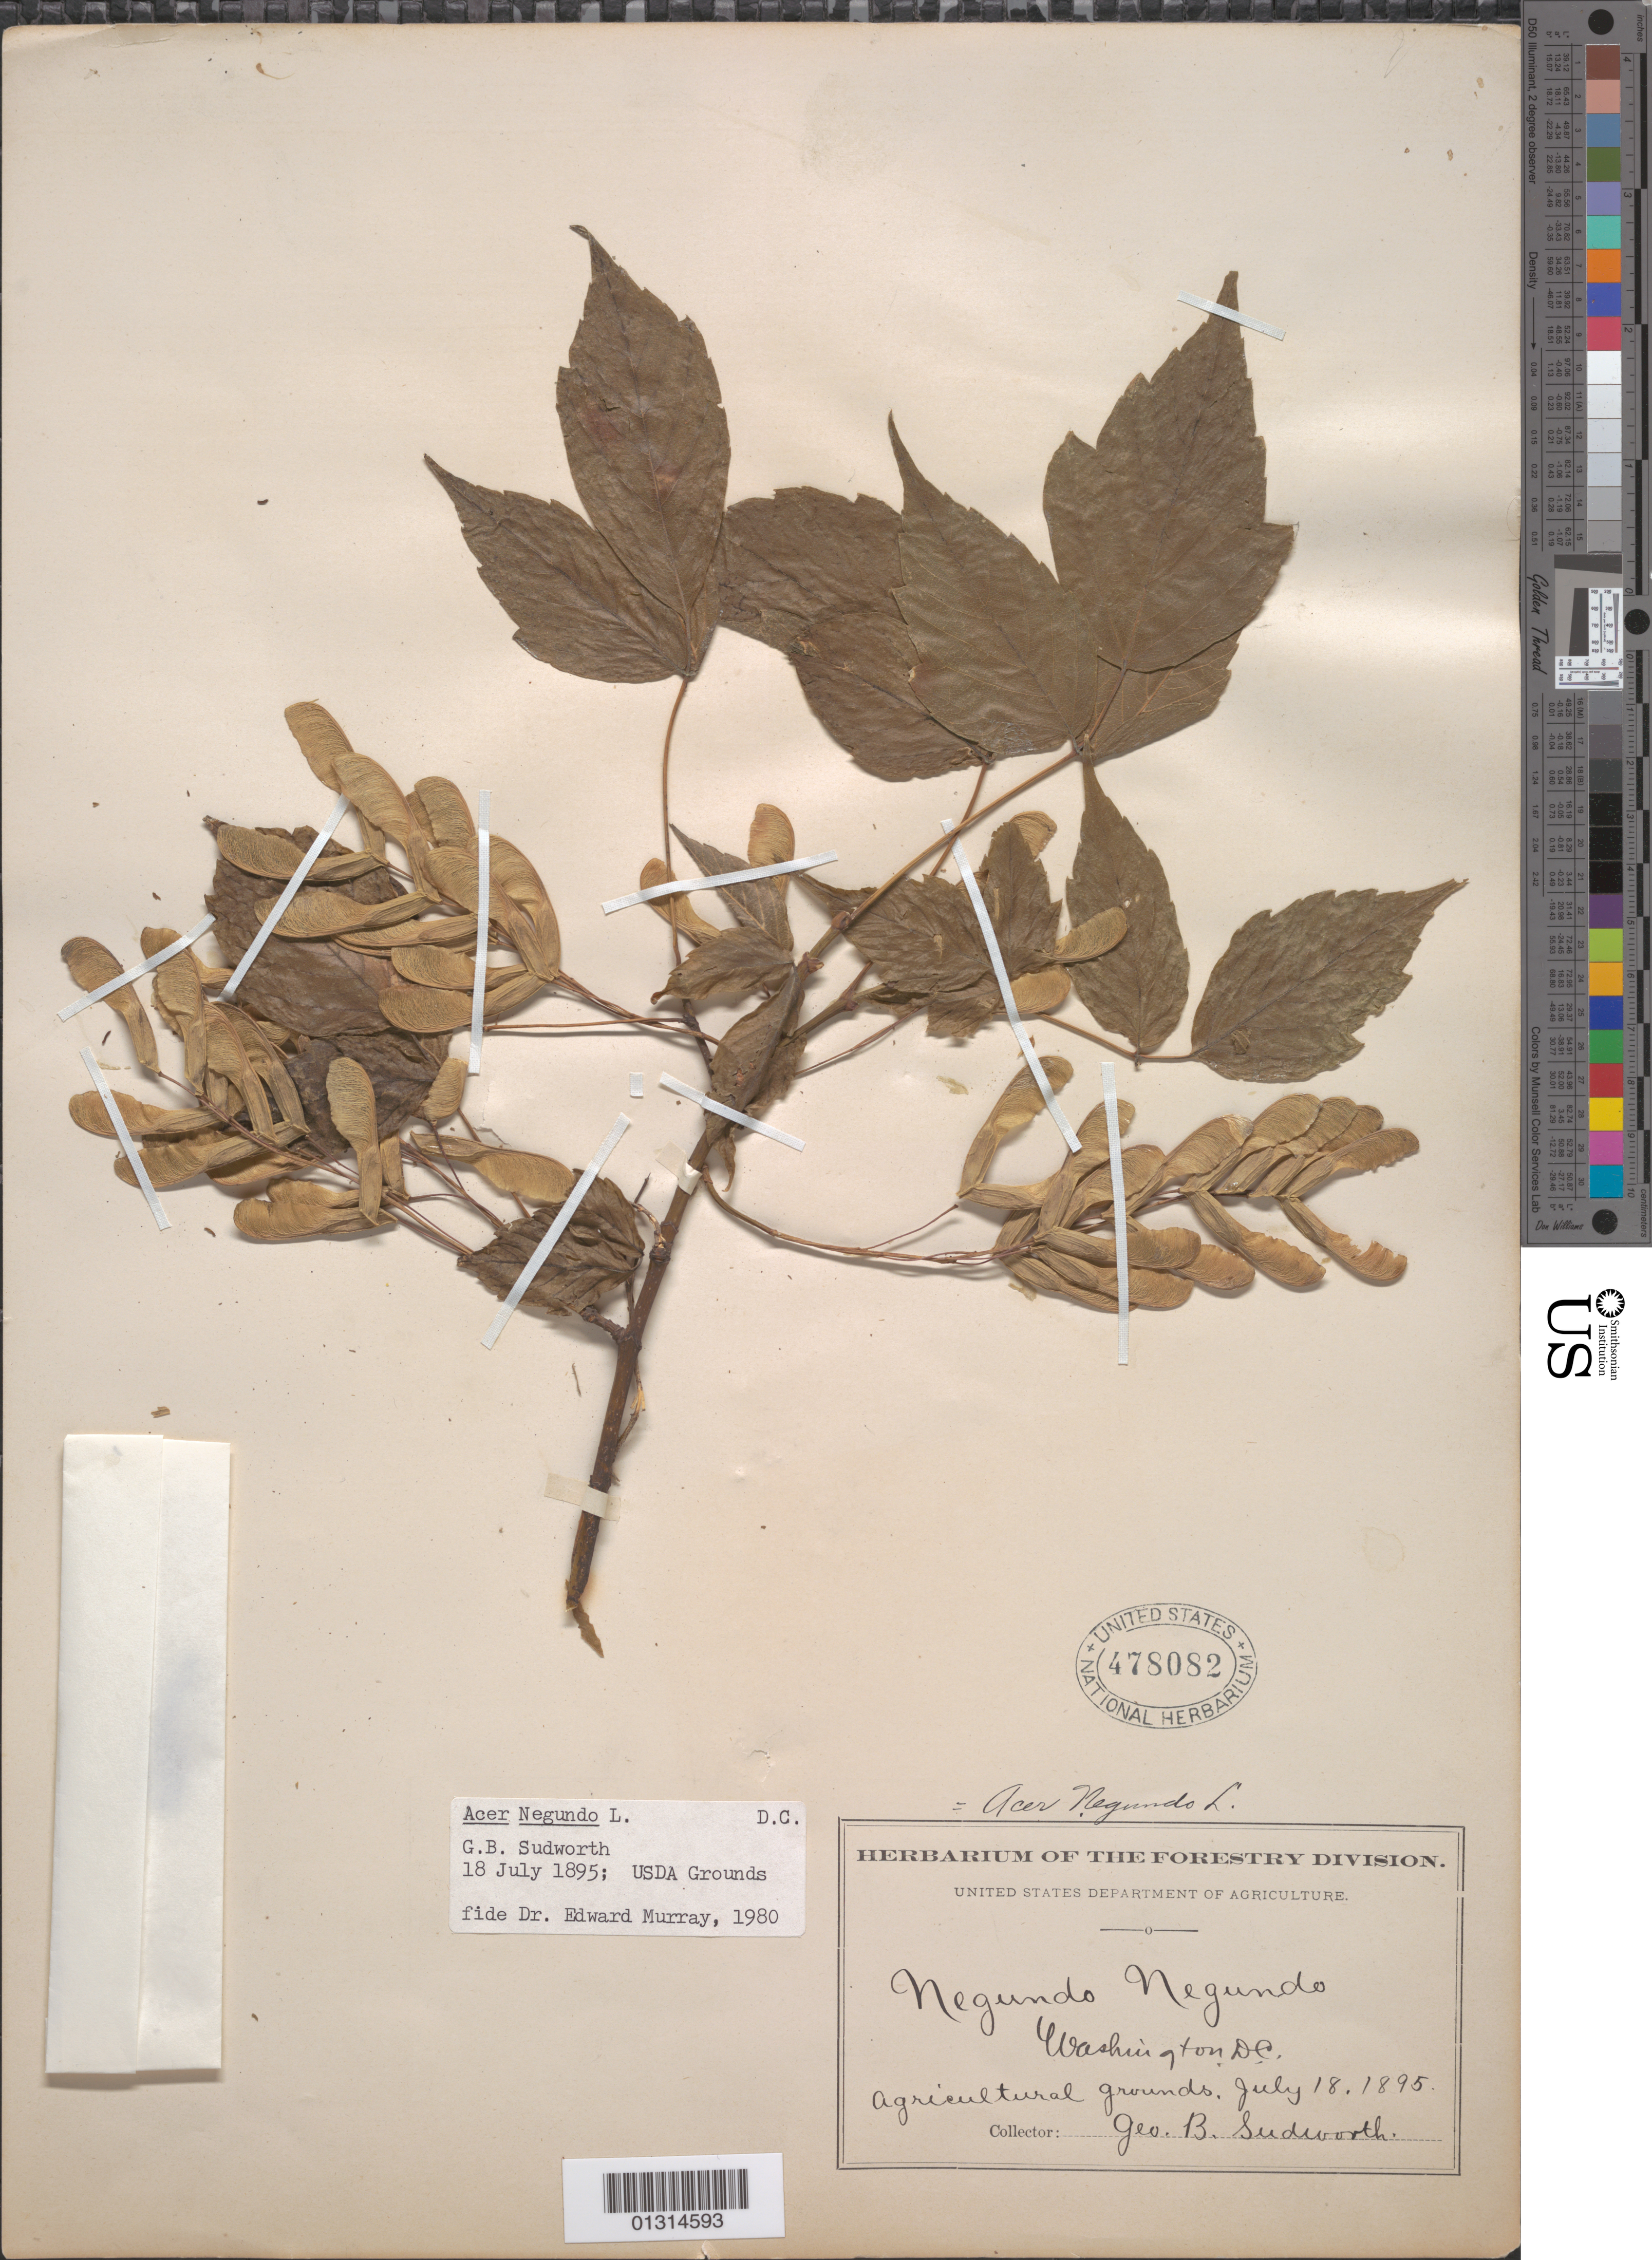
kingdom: Plantae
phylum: Tracheophyta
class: Magnoliopsida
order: Sapindales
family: Sapindaceae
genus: Acer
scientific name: Acer negundo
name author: L.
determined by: Murray, Edward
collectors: G. B. Sudworth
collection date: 1895-07-18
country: United States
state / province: District of Columbia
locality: Agrcultural grounds.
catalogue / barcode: US 478082